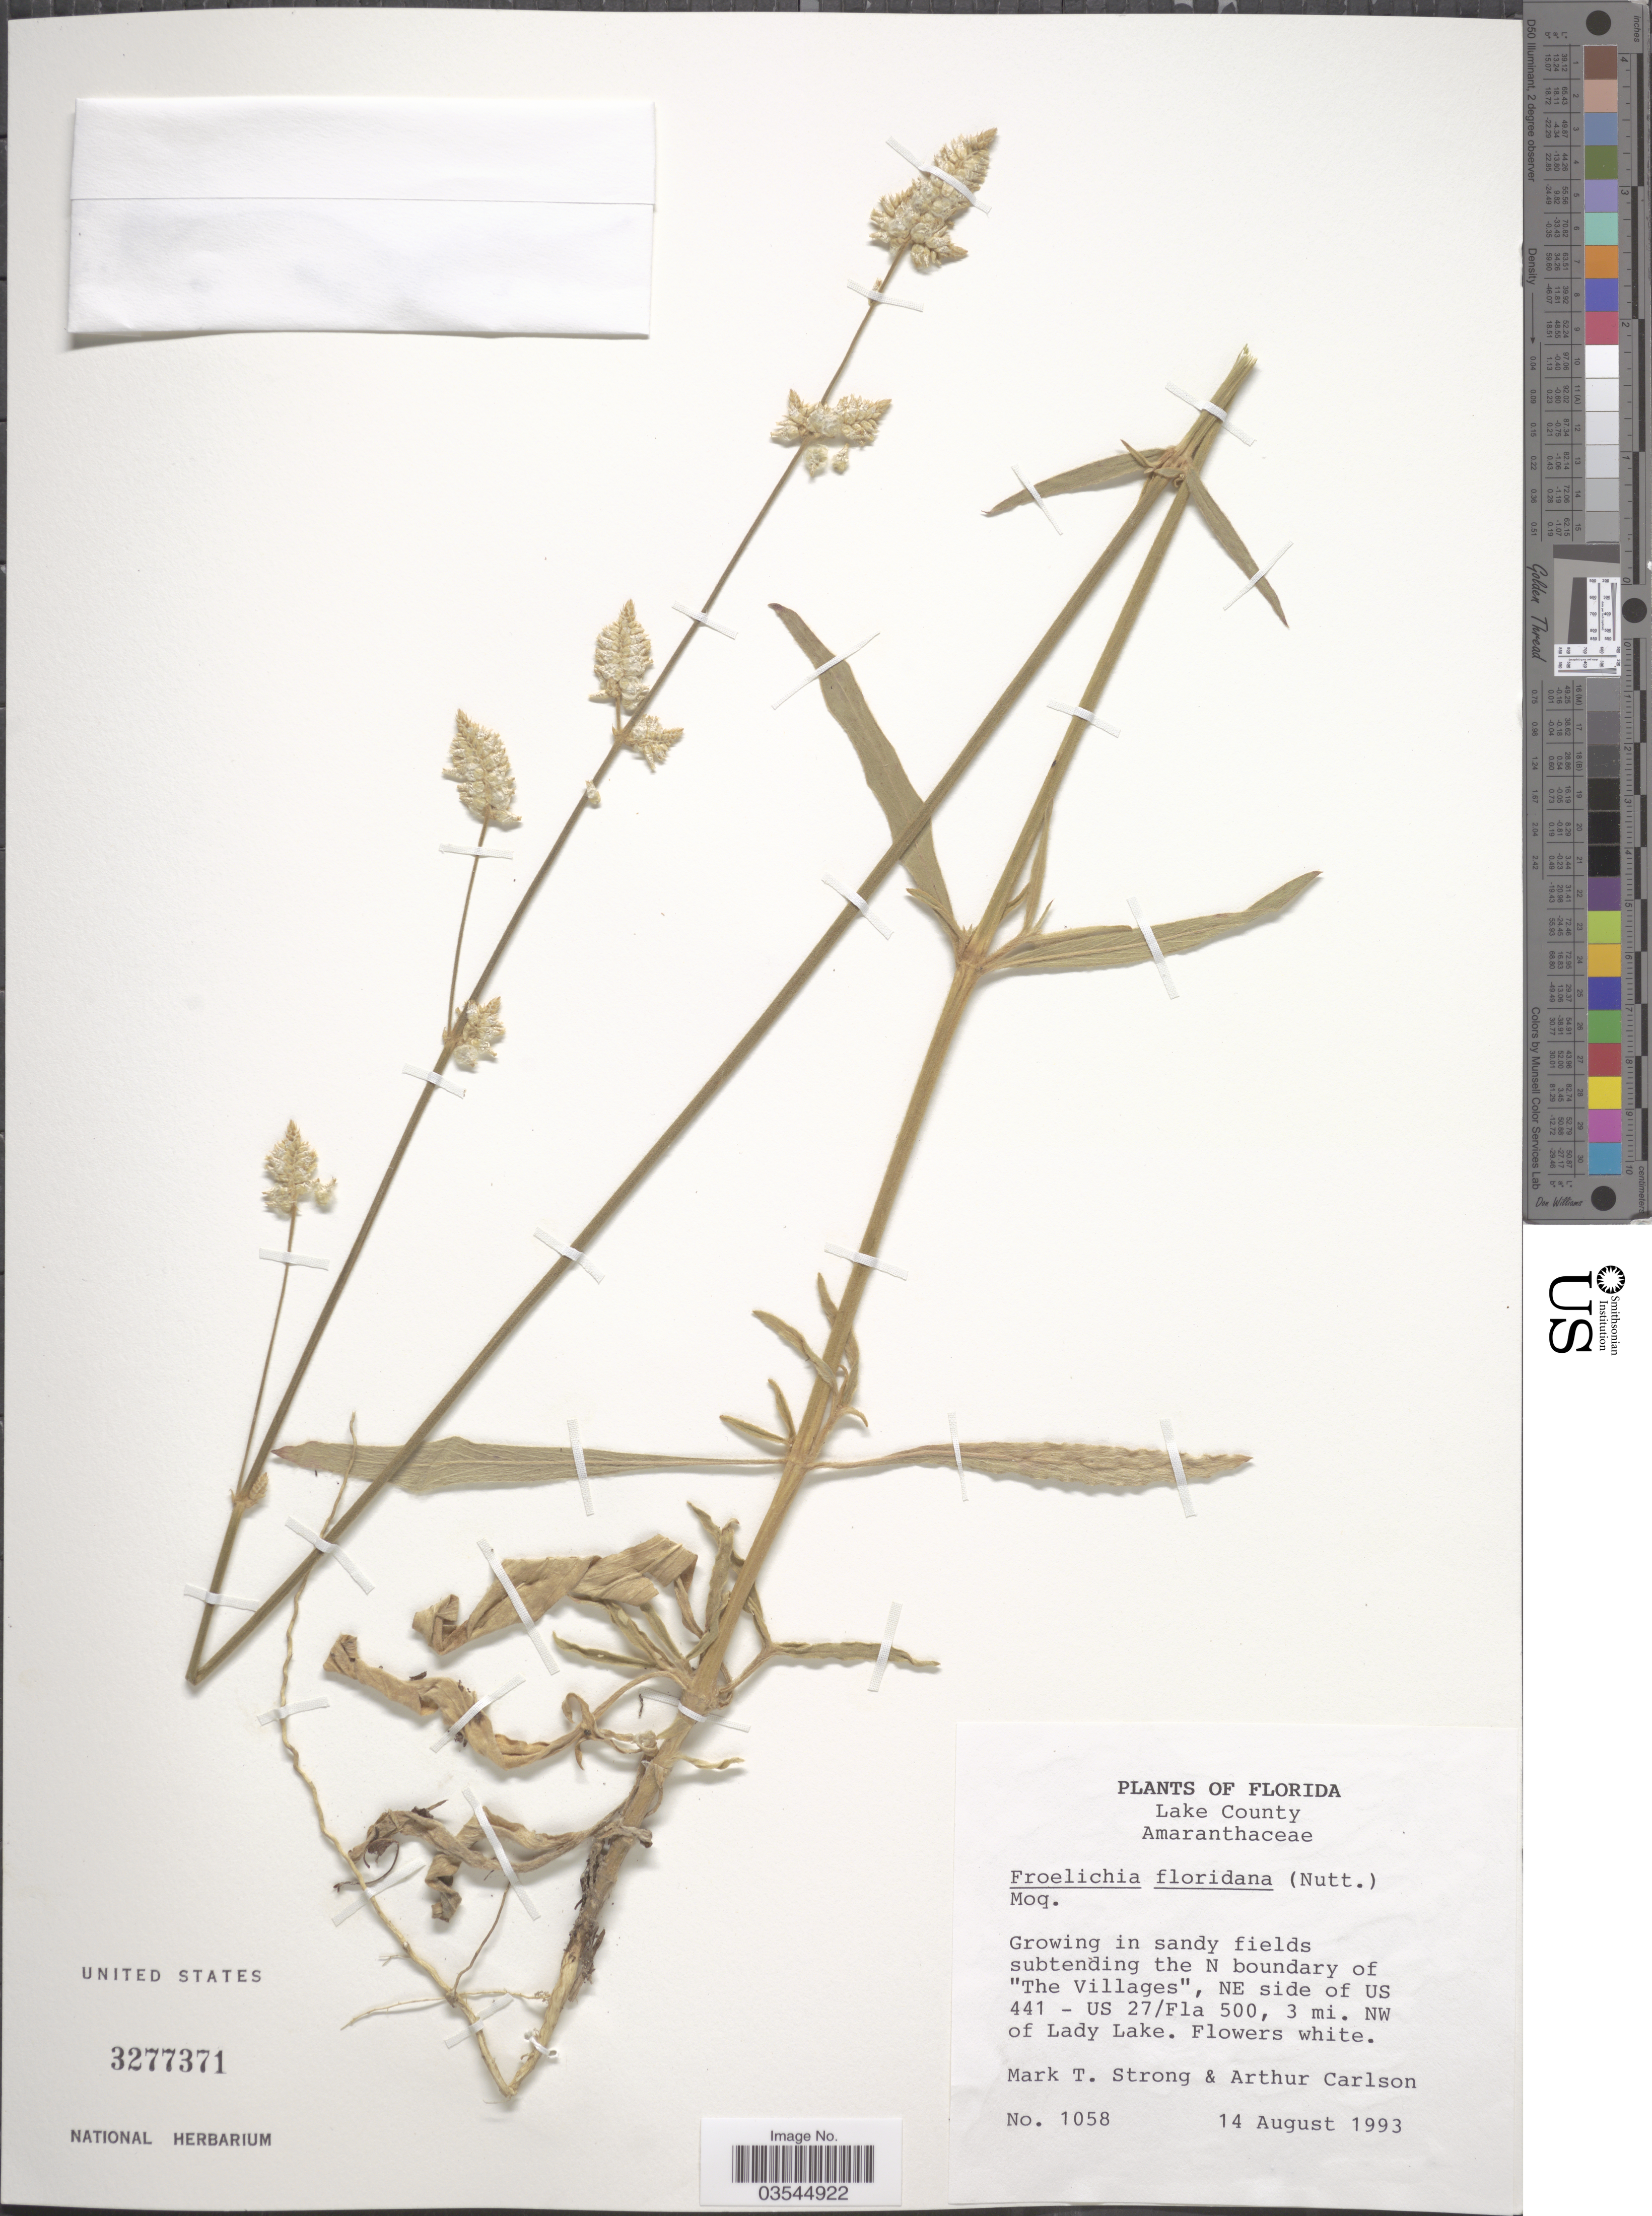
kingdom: Plantae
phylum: Tracheophyta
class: Magnoliopsida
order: Caryophyllales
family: Amaranthaceae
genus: Froelichia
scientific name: Froelichia floridana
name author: (Nutt.) Moq.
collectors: M. T. Strong & A. Carlson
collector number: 1058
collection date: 1993-08-14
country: United States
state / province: Florida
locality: Lake County. The N boundary of "The Villages", NE side of US 441 - US 27/Fla 500, 3 mi. NW of Lady Lake.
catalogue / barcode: US 3277371